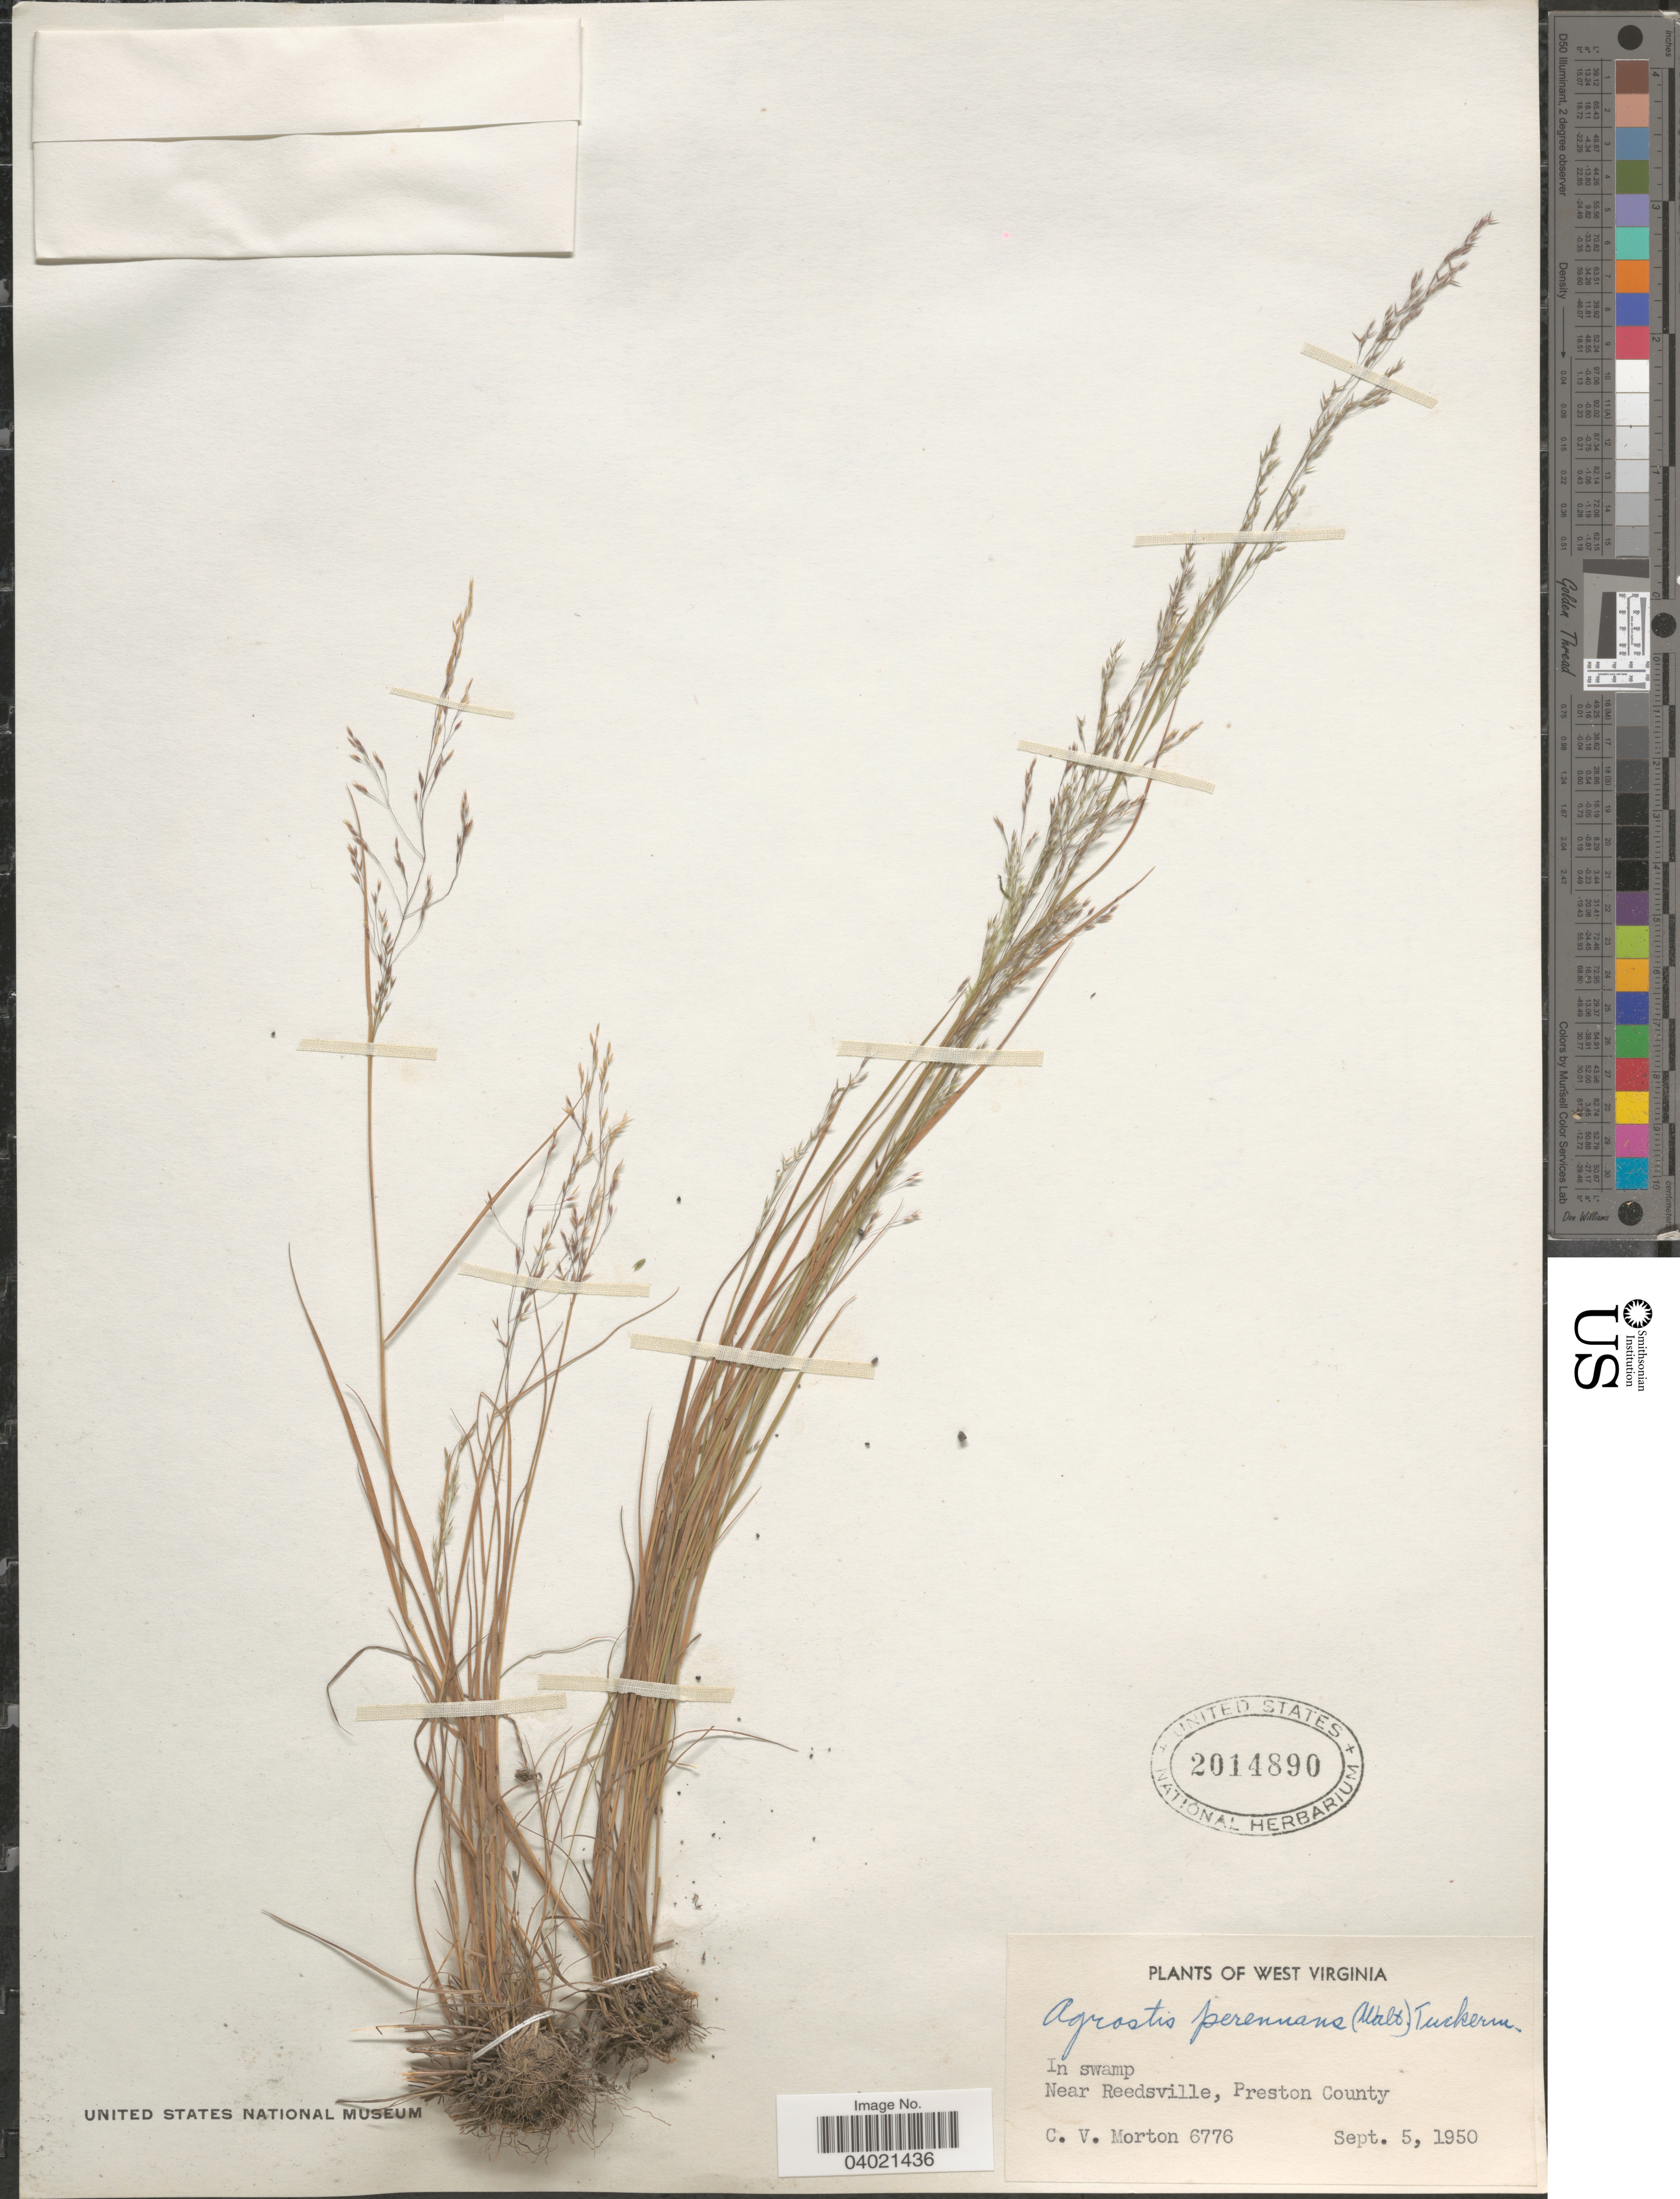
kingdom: Plantae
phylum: Tracheophyta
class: Liliopsida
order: Poales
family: Poaceae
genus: Agrostis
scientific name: Agrostis perennans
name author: (Walter) Tuck.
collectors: C. V. Morton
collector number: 6776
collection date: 1950-09-05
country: United States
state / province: West Virginia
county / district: Preston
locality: In swamp. Near Reedsville, Preston County.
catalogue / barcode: US 2014890